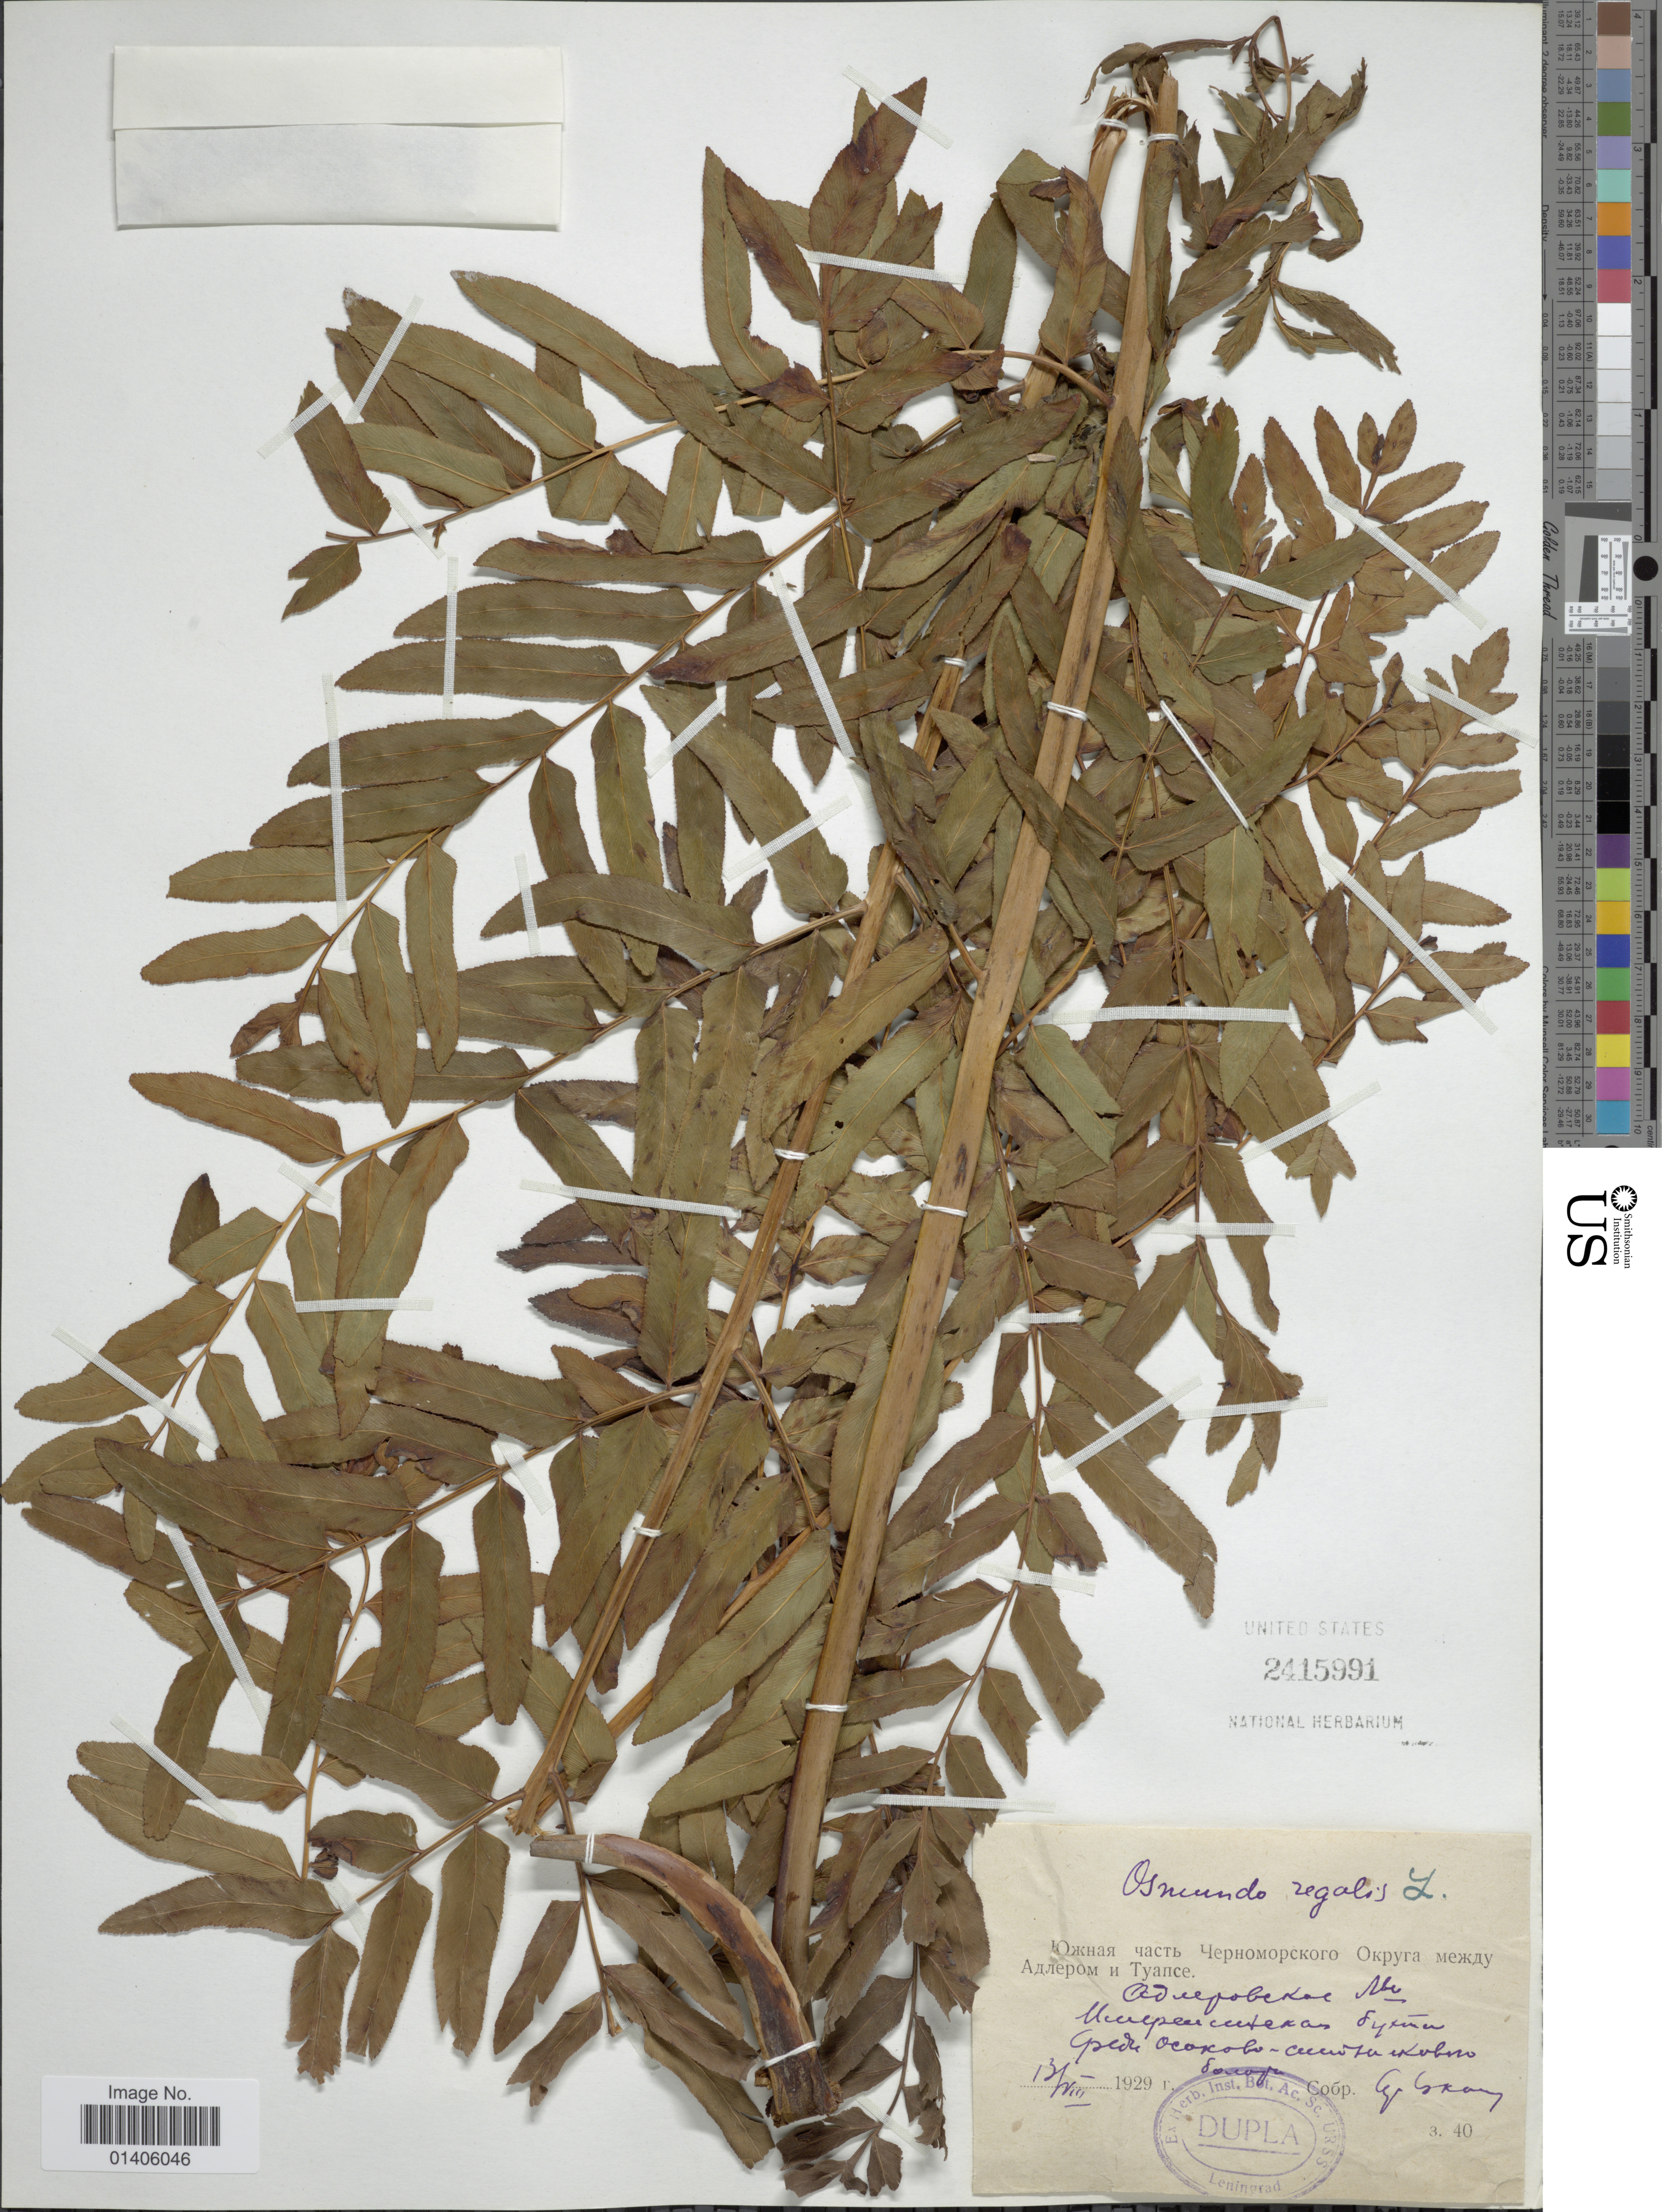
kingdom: Plantae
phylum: Tracheophyta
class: Polypodiopsida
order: Osmundales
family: Osmundaceae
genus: Osmunda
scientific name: Osmunda regalis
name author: L.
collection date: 1929-08-13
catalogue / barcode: US 2415991